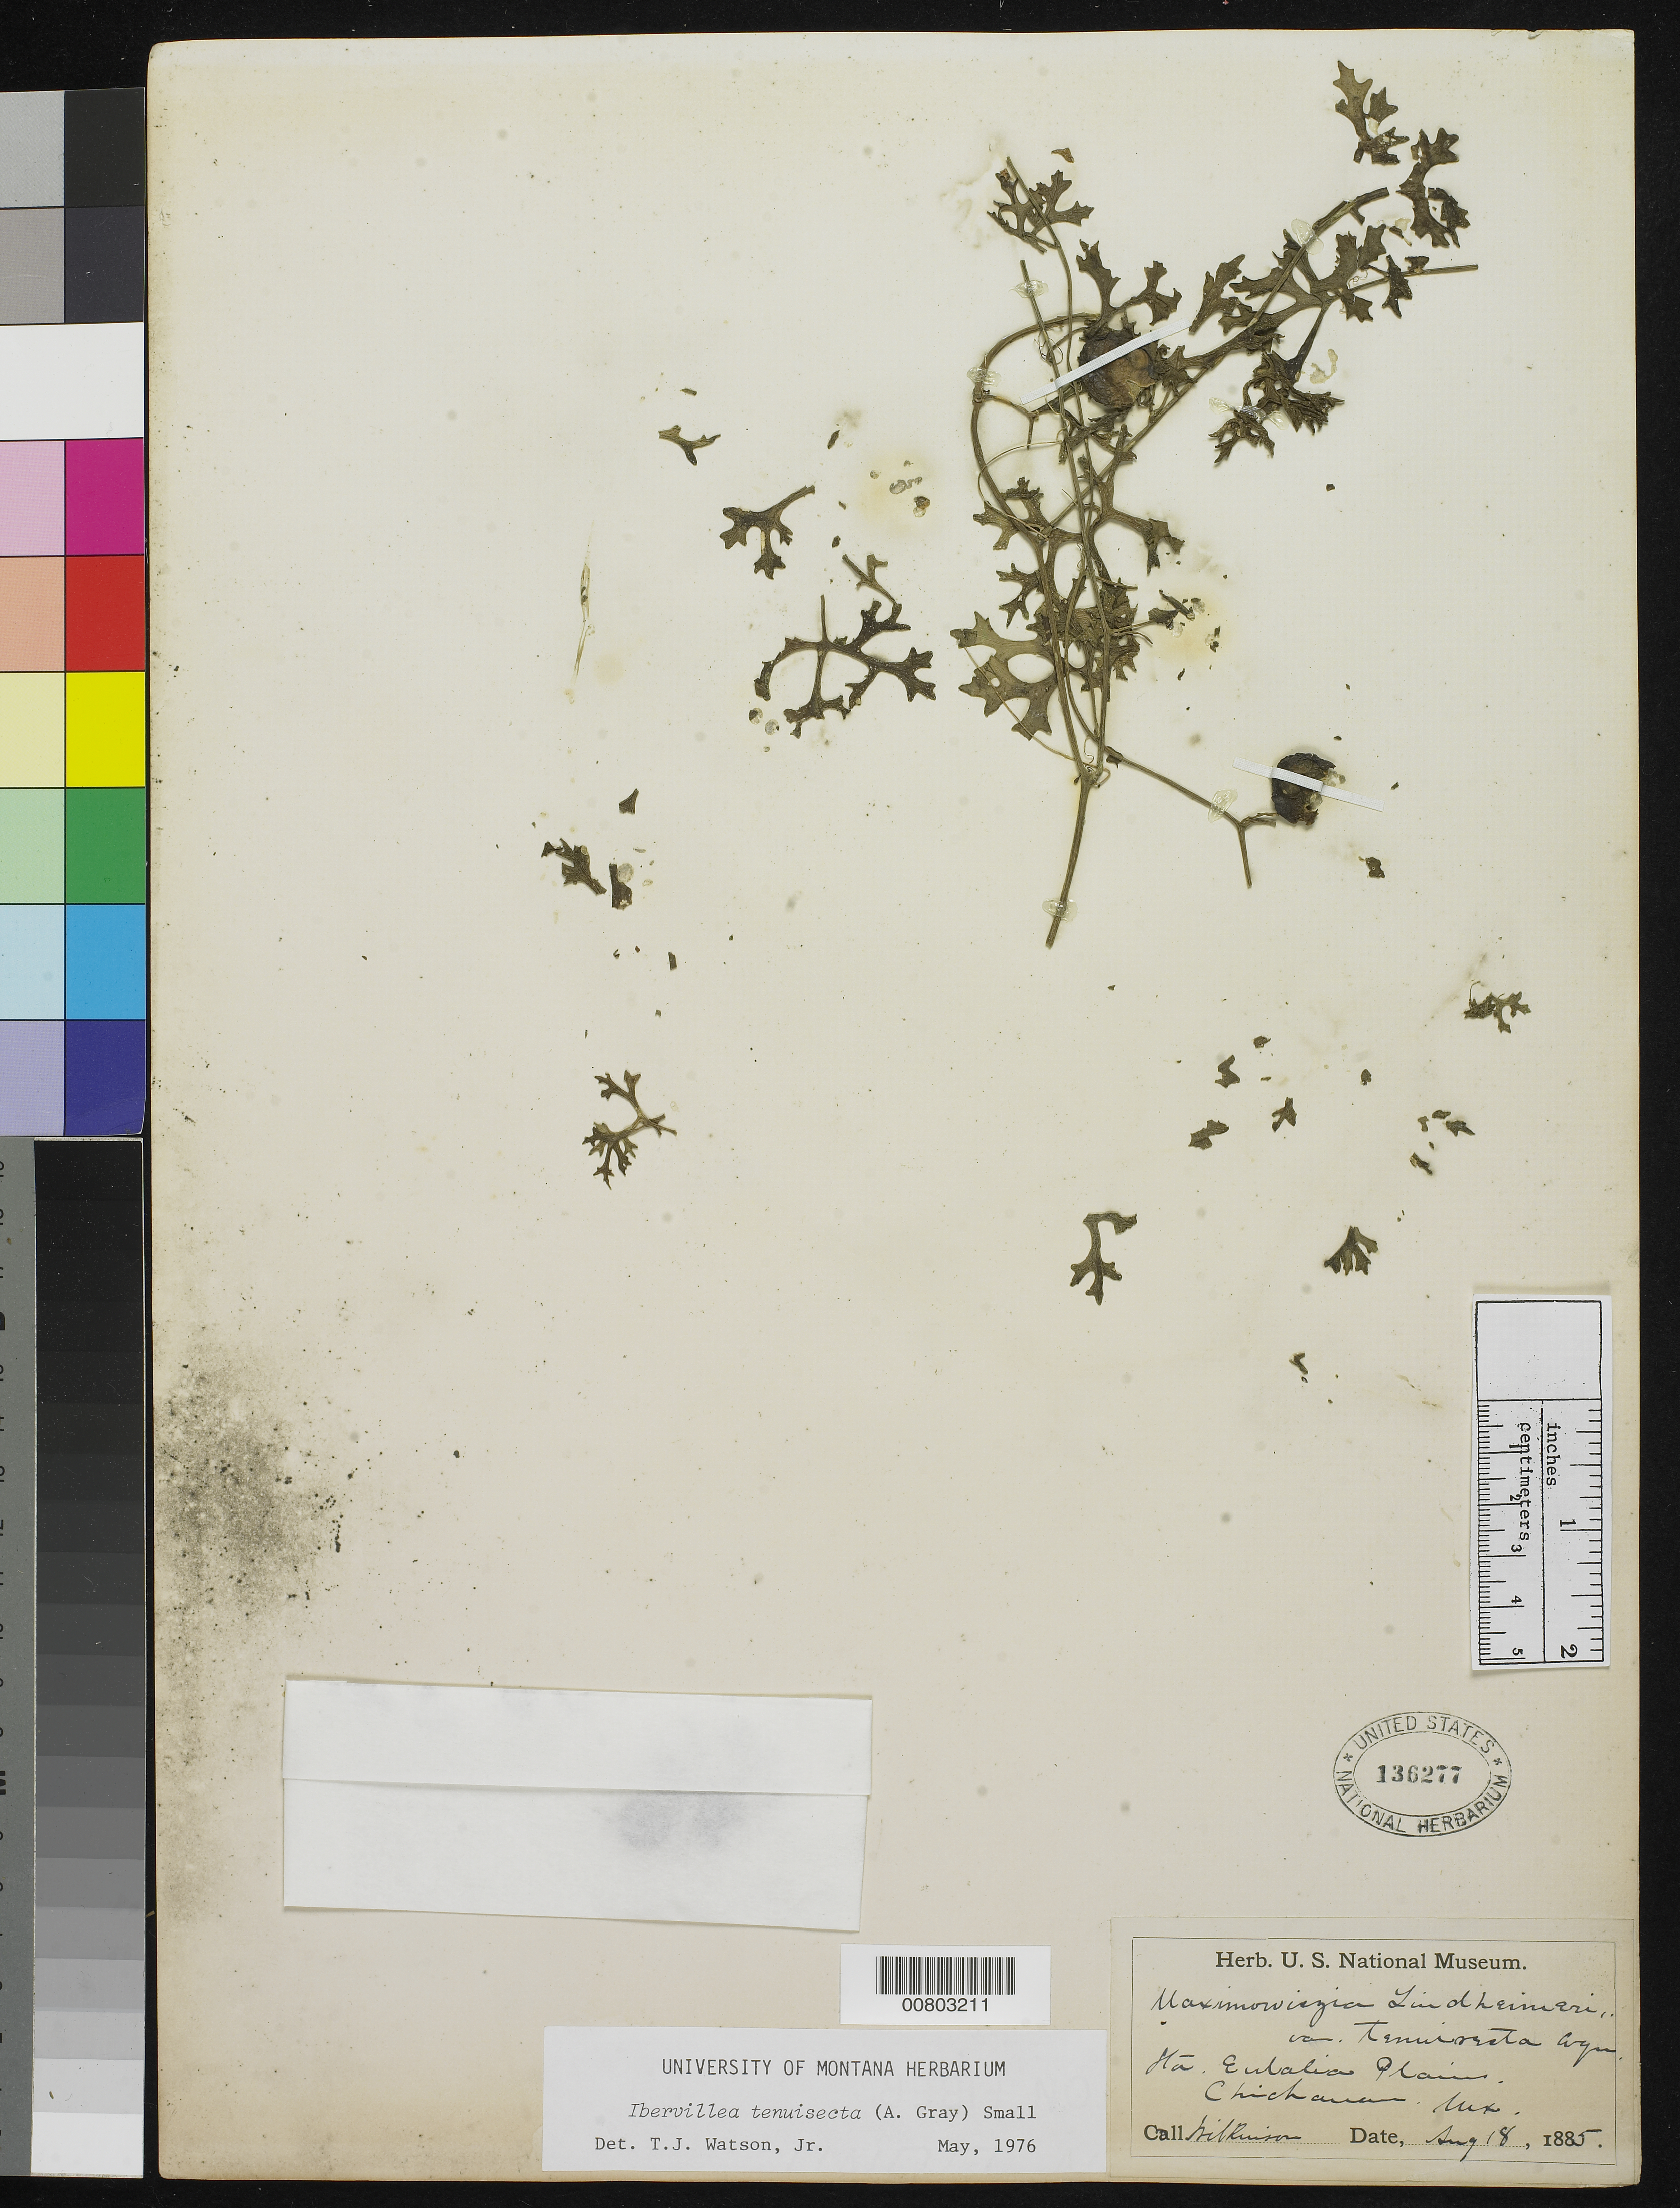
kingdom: Plantae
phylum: Tracheophyta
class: Magnoliopsida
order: Cucurbitales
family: Cucurbitaceae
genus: Ibervillea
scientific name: Ibervillea tenuisecta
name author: (A. Gray) Small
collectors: E. Wilkinson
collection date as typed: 18 Aug 1885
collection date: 1885-08-18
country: Mexico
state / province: Chihuahua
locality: Sta. Eulalia plains, Chihuahua.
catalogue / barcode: US 136277